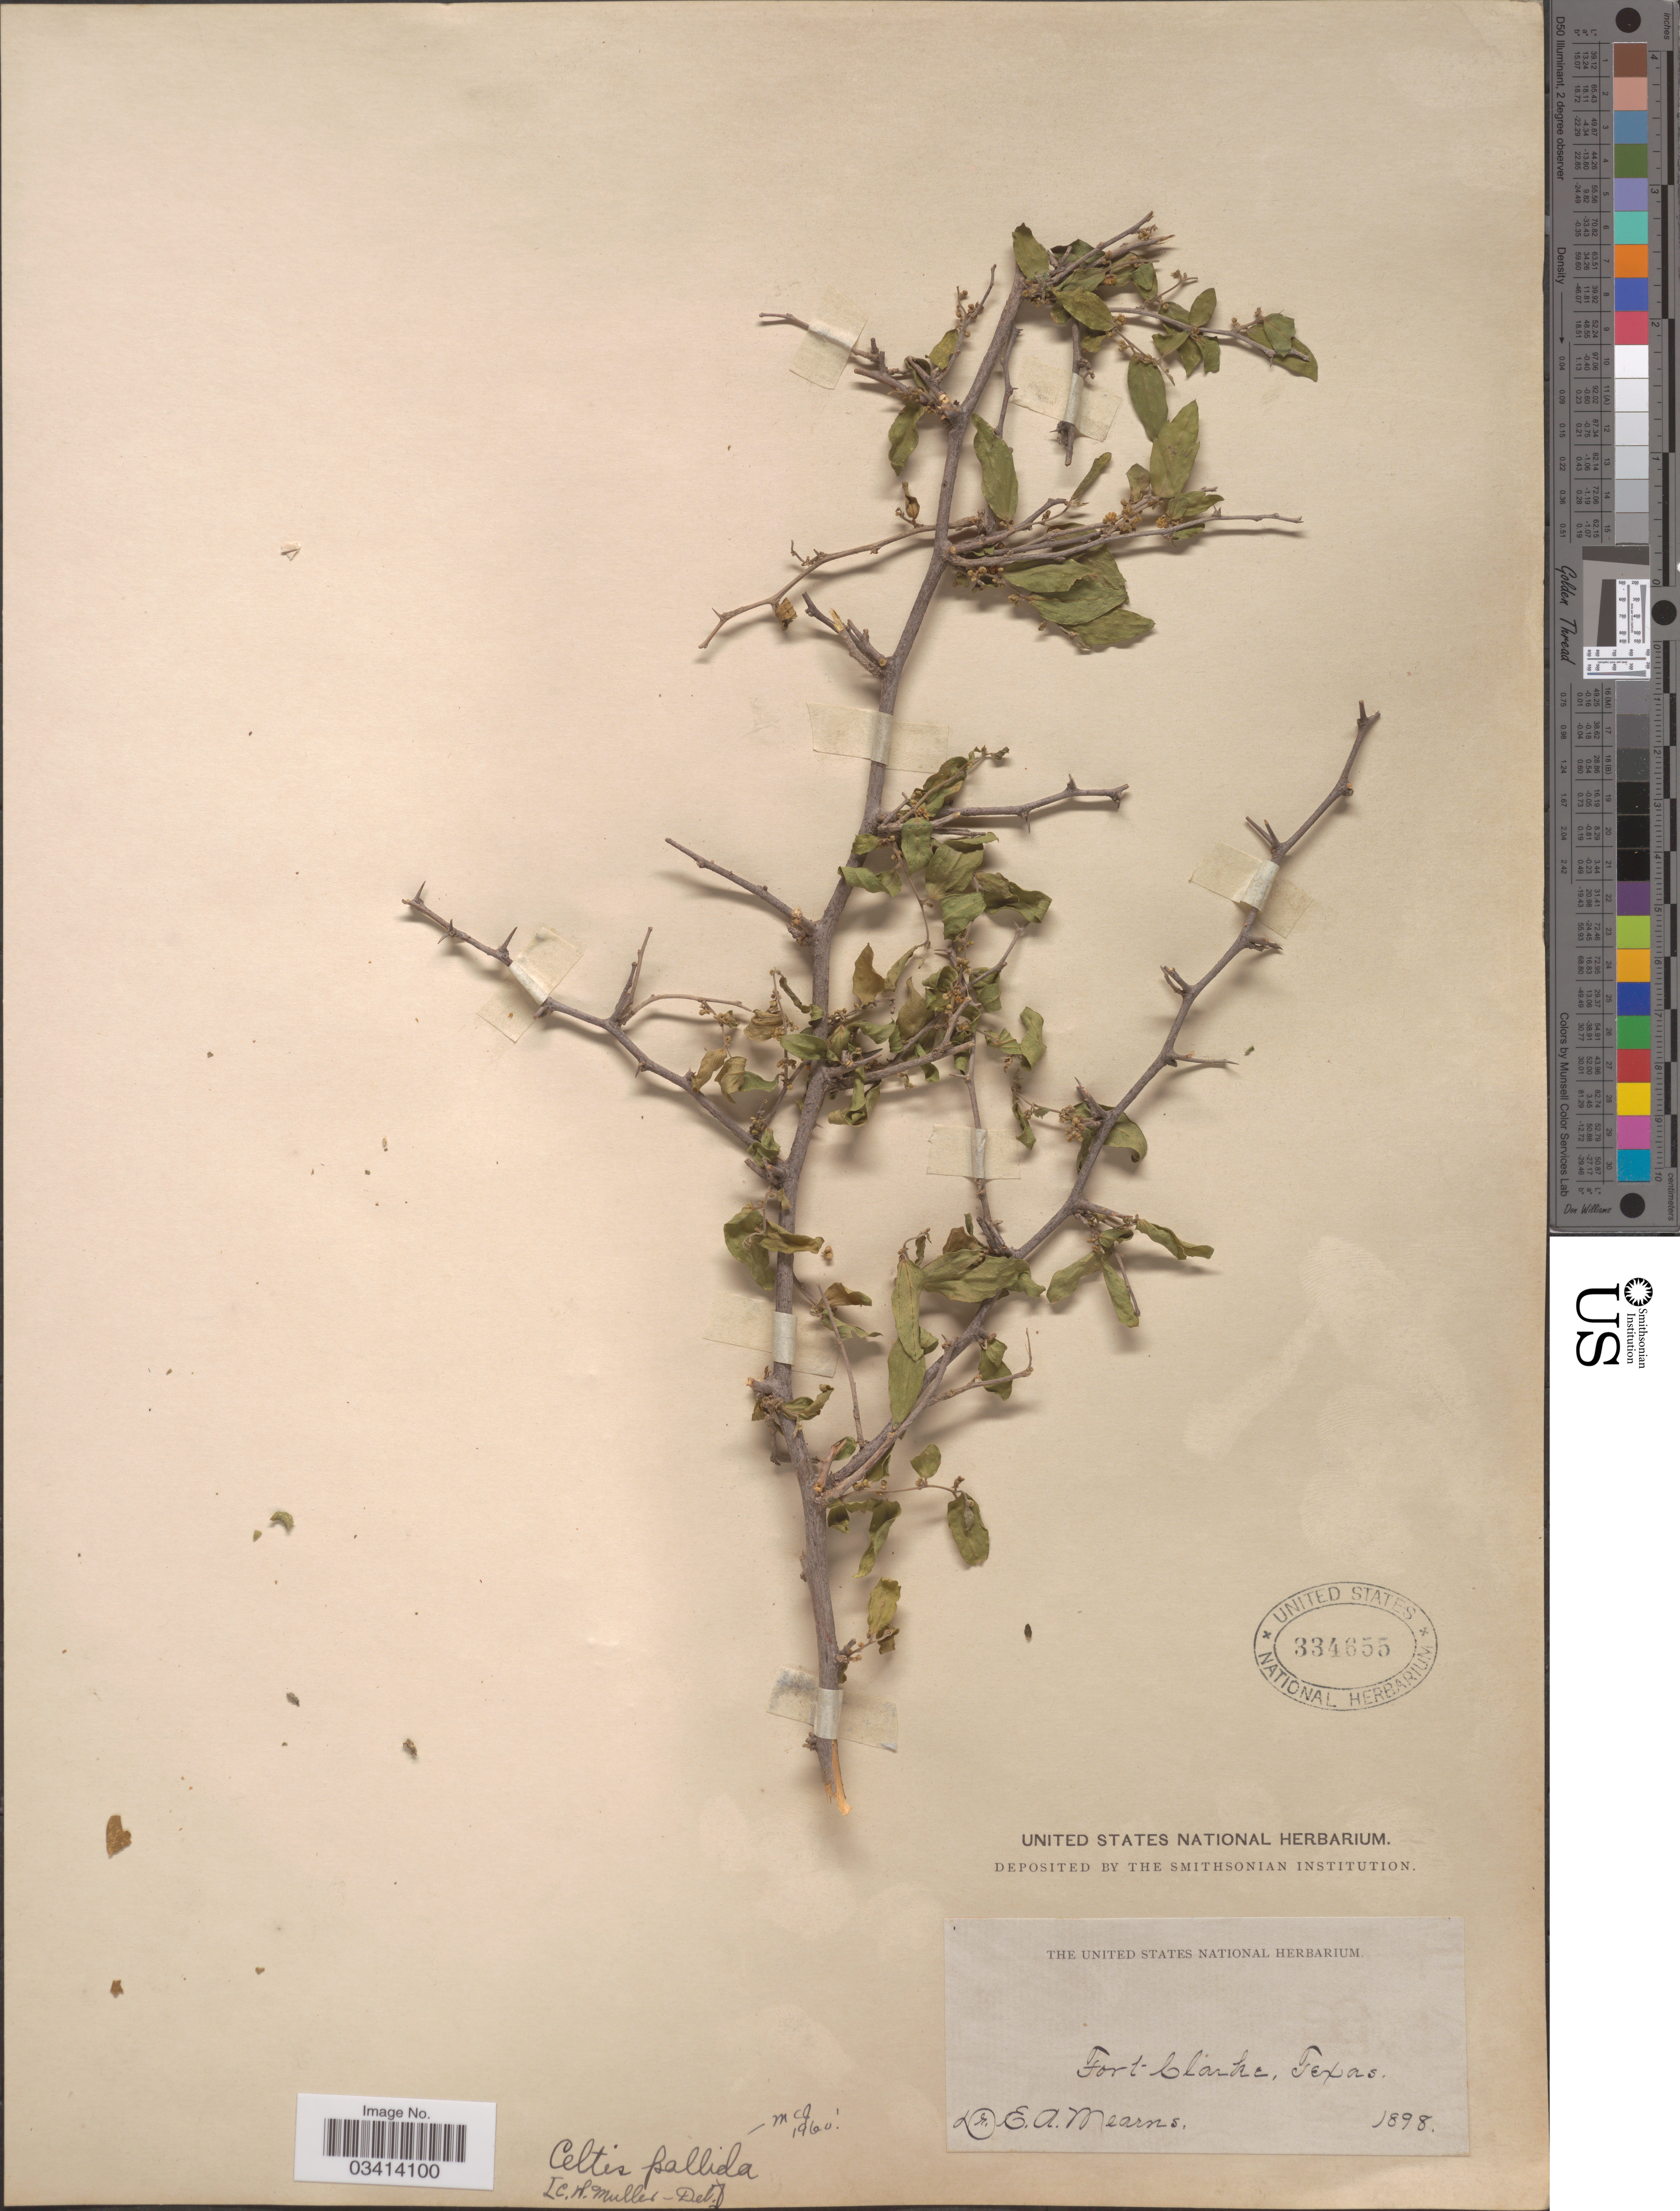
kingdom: Plantae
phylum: Tracheophyta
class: Magnoliopsida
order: Rosales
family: Cannabaceae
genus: Celtis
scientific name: Celtis pallida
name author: Torr. in Emory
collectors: E. A. Mearns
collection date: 1898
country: United States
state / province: Texas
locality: Fort Clarke.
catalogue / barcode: US 334655